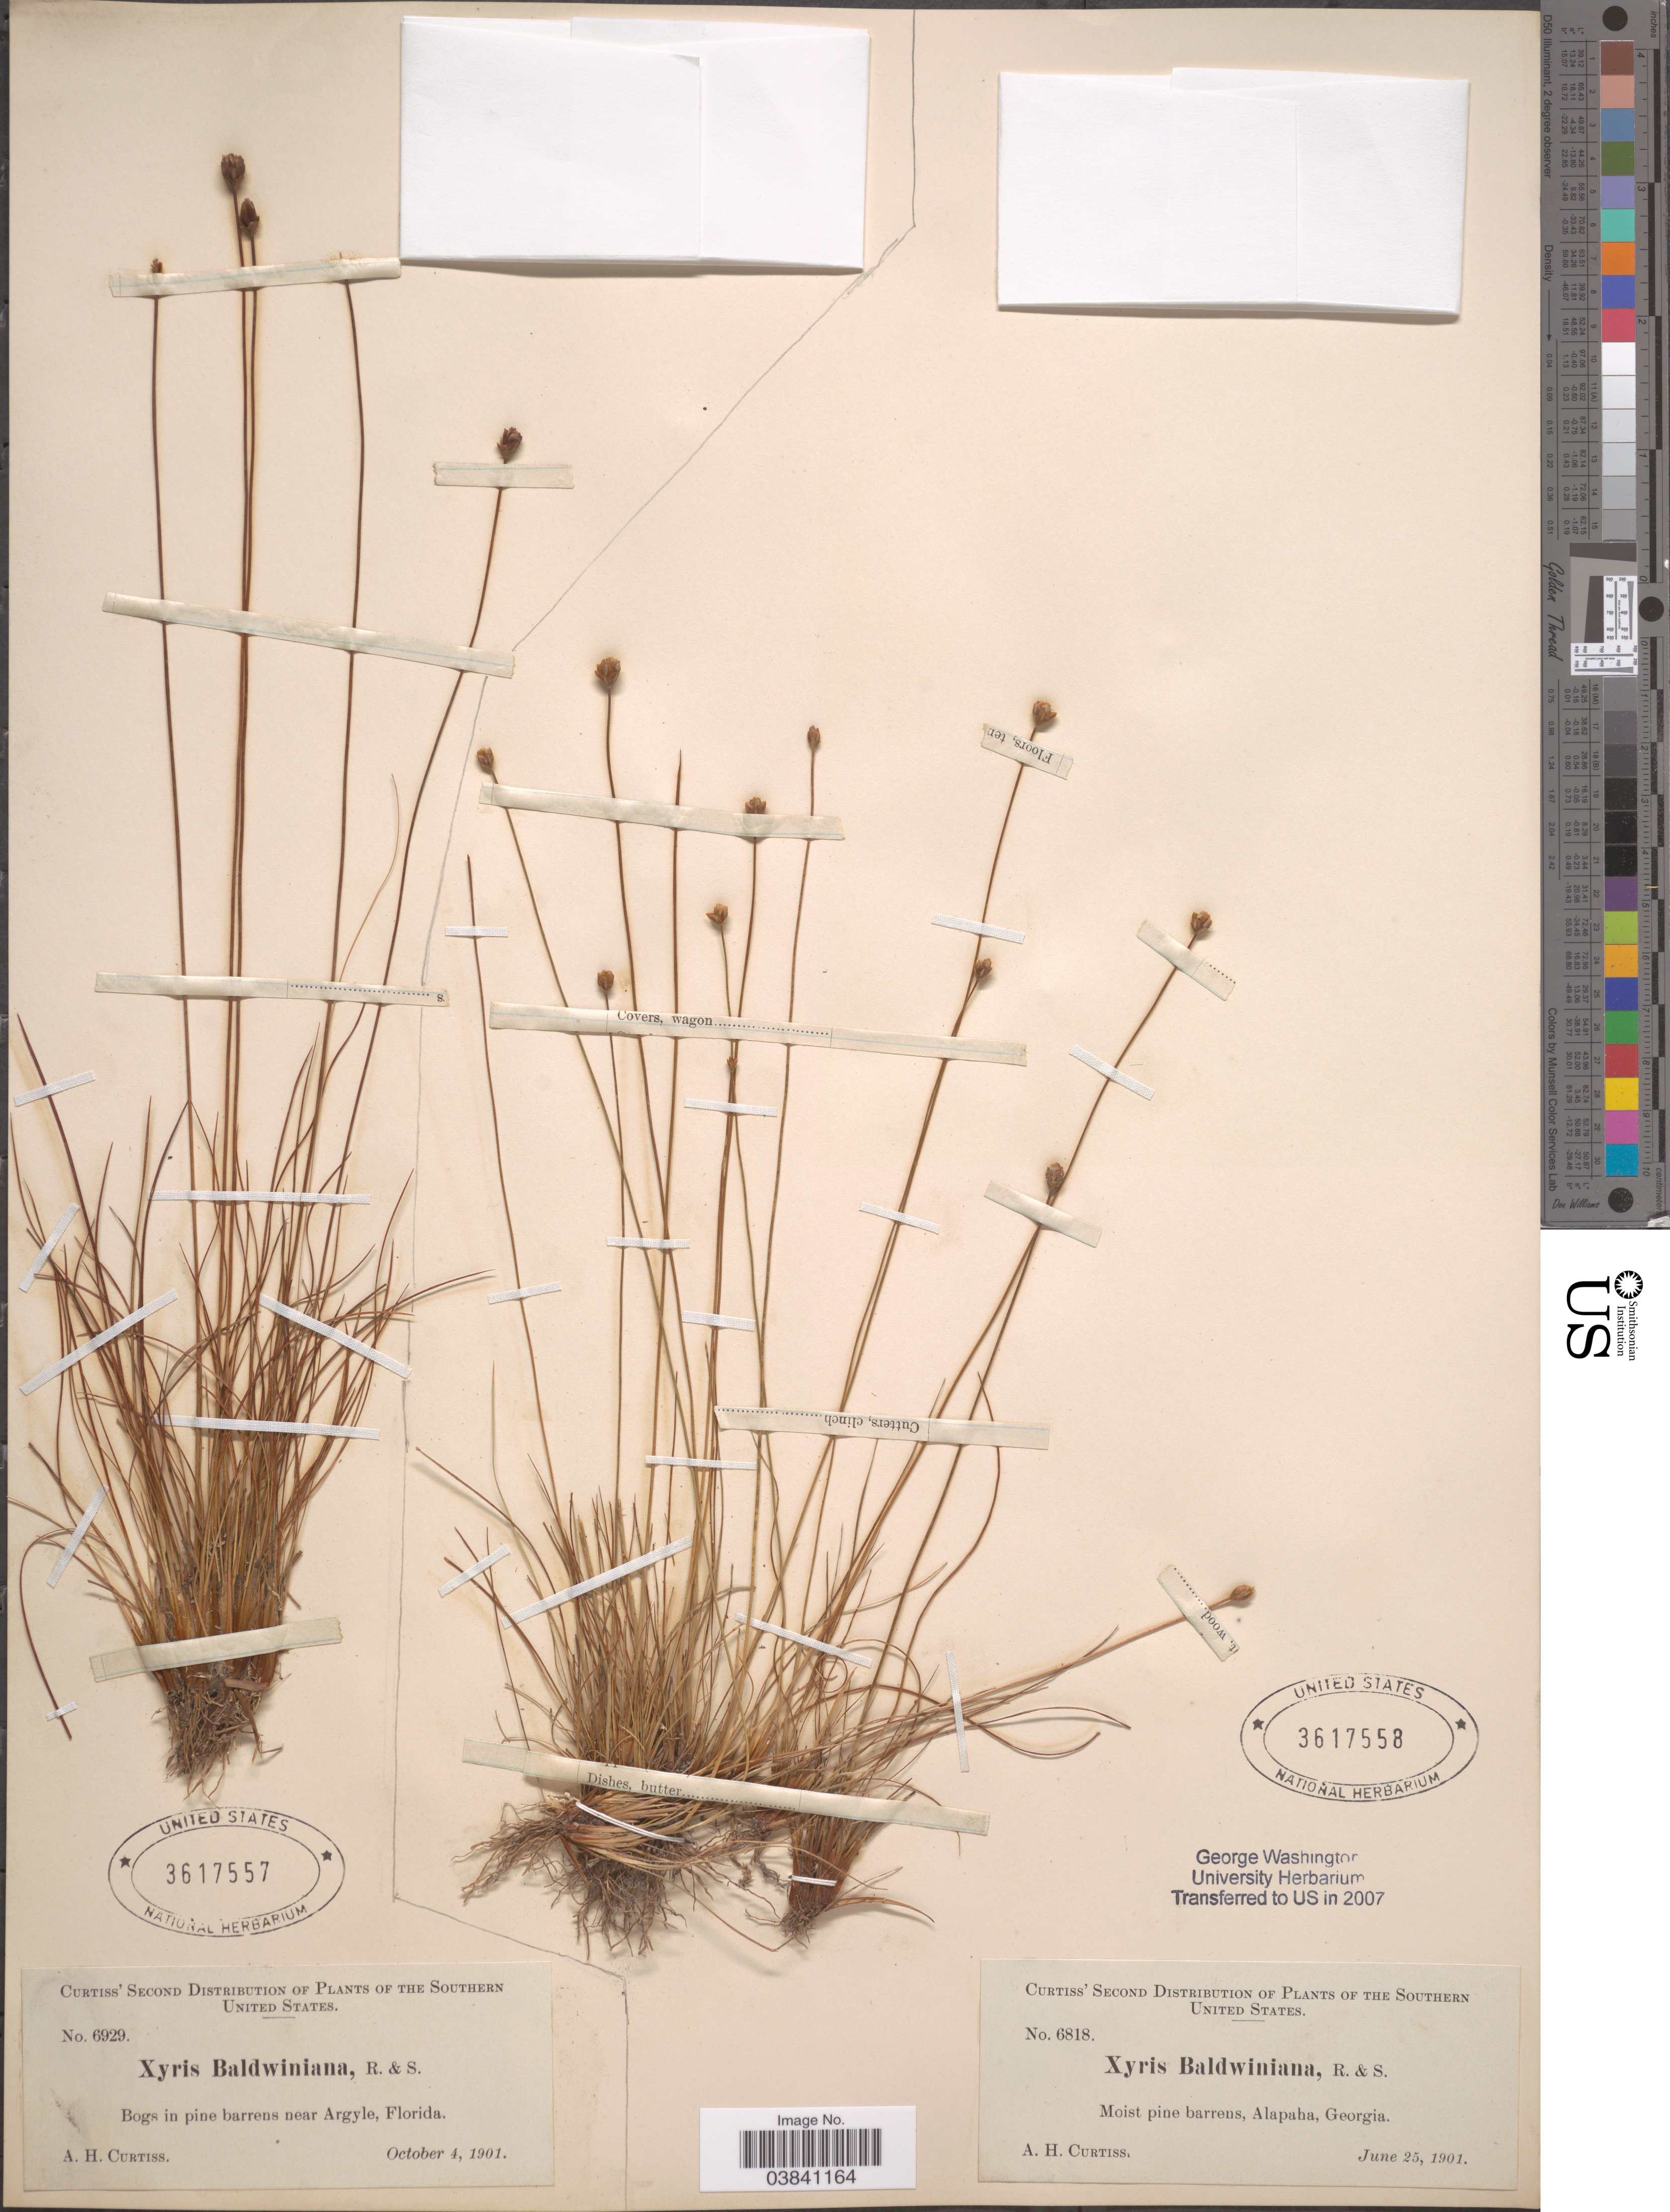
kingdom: Plantae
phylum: Tracheophyta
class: Liliopsida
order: Poales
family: Xyridaceae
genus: Xyris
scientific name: Xyris baldwiniana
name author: Schult.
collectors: A. H. Curtiss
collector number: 6929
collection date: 1901-10-04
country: United States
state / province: Florida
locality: Southern United States. Bogs in pine barrens near Argyle.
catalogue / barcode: US 3617557